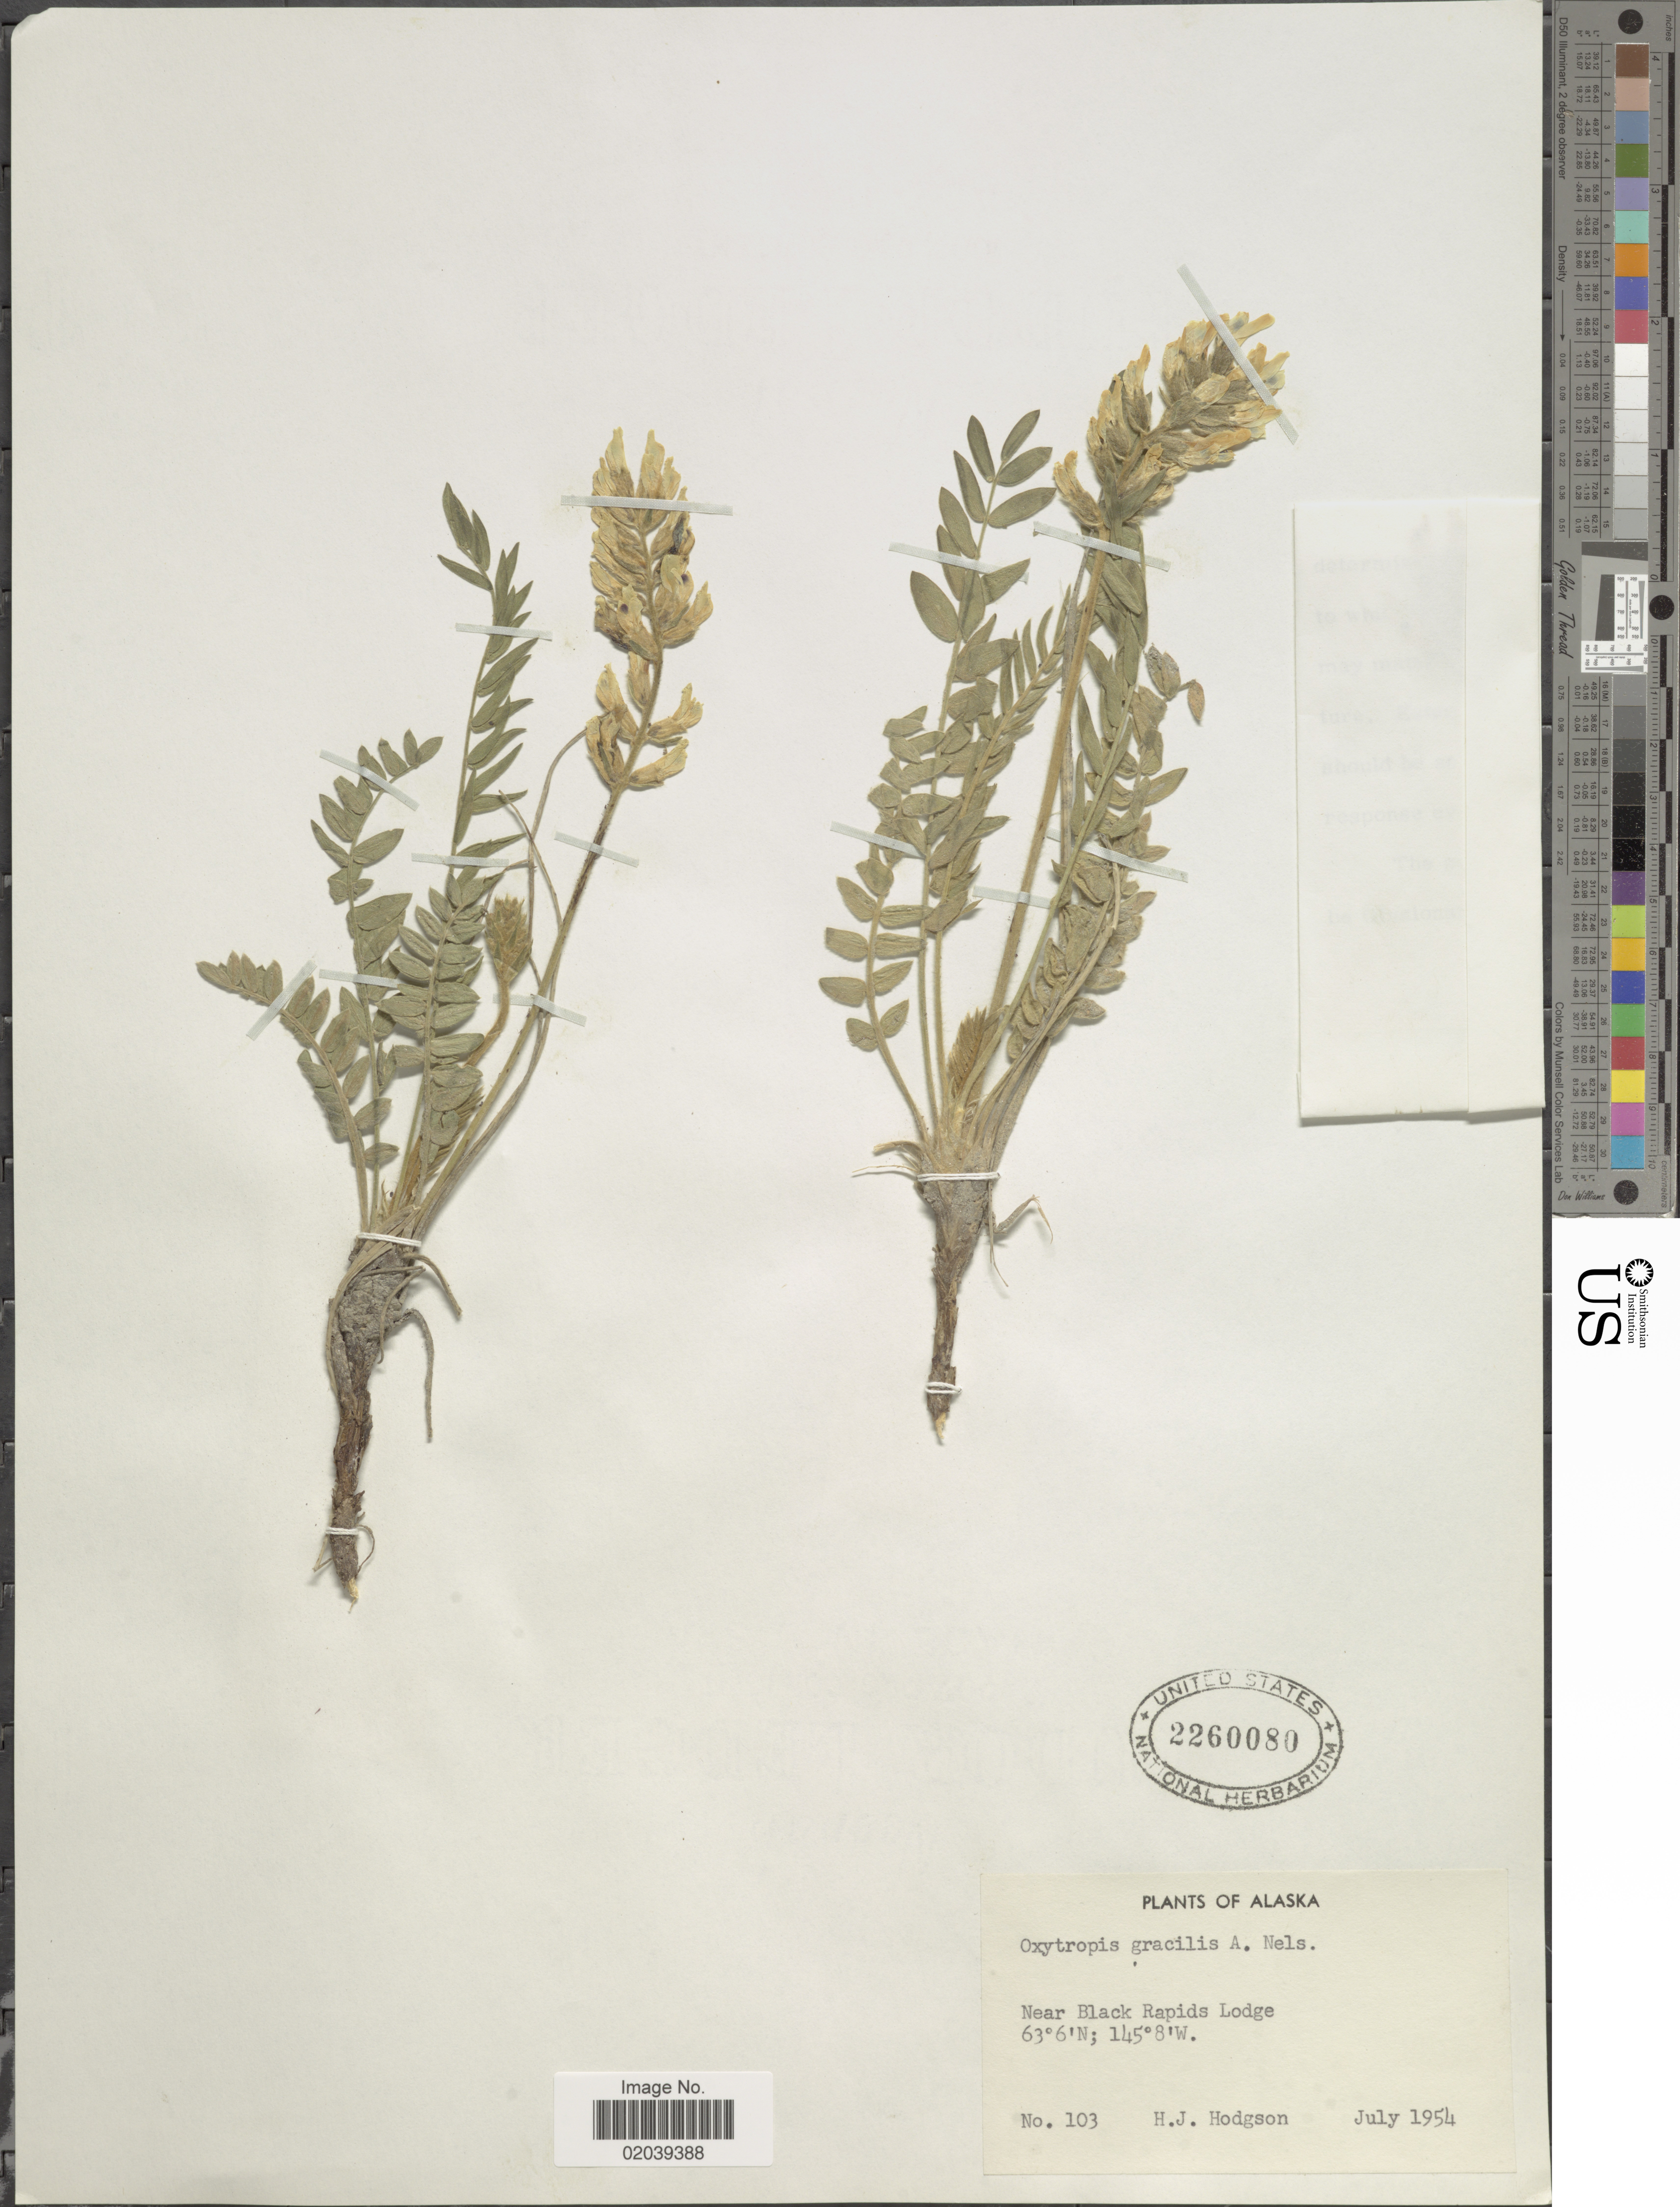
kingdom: Plantae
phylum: Tracheophyta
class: Magnoliopsida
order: Fabales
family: Fabaceae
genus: Oxytropis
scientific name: Oxytropis campestris var. gracilis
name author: (A. Nelson) Barneby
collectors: H. J. Hodgson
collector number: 103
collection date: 1954-07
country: United States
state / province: Alaska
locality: Near Black Rapids Lodge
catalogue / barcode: US 2260080